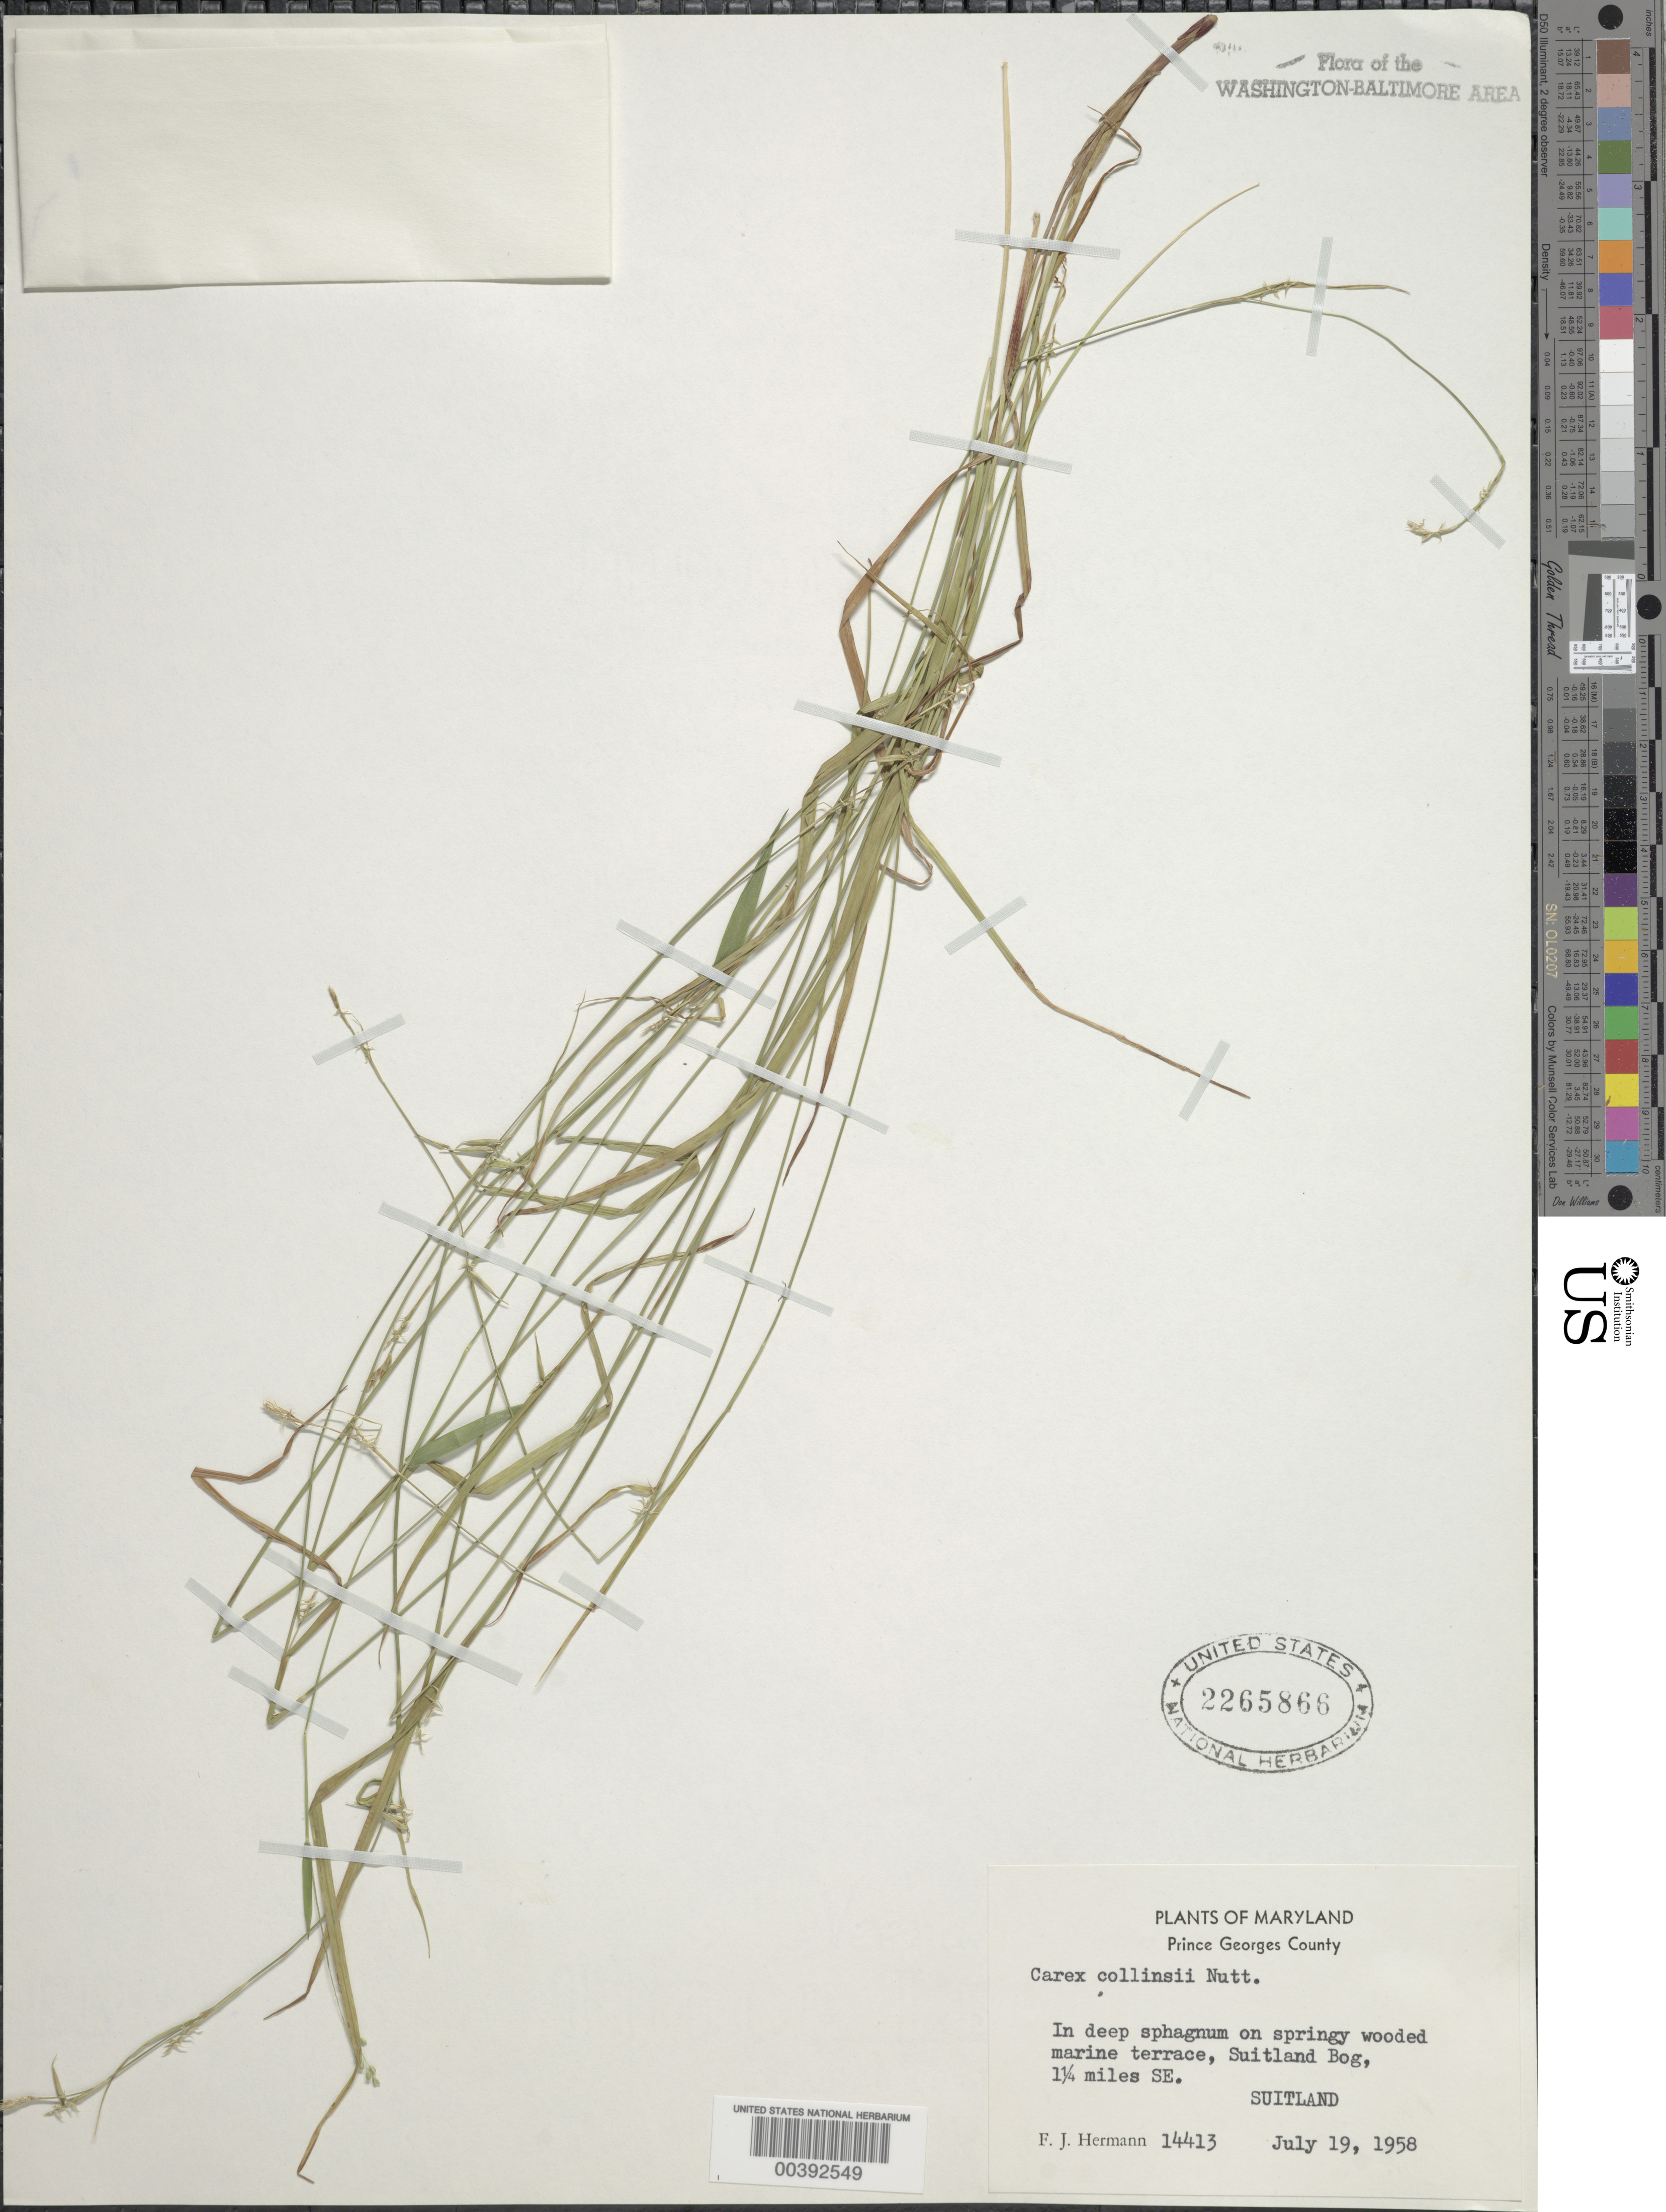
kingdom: Plantae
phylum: Tracheophyta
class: Liliopsida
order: Poales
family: Cyperaceae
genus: Carex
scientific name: Carex collinsii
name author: Nutt.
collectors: F. J. Hermann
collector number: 14413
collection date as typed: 19 Jul 1958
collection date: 1958-07-19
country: United States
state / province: Maryland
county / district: Prince George's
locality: Suitland Bog, southeast of Suitland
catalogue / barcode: US 2265866